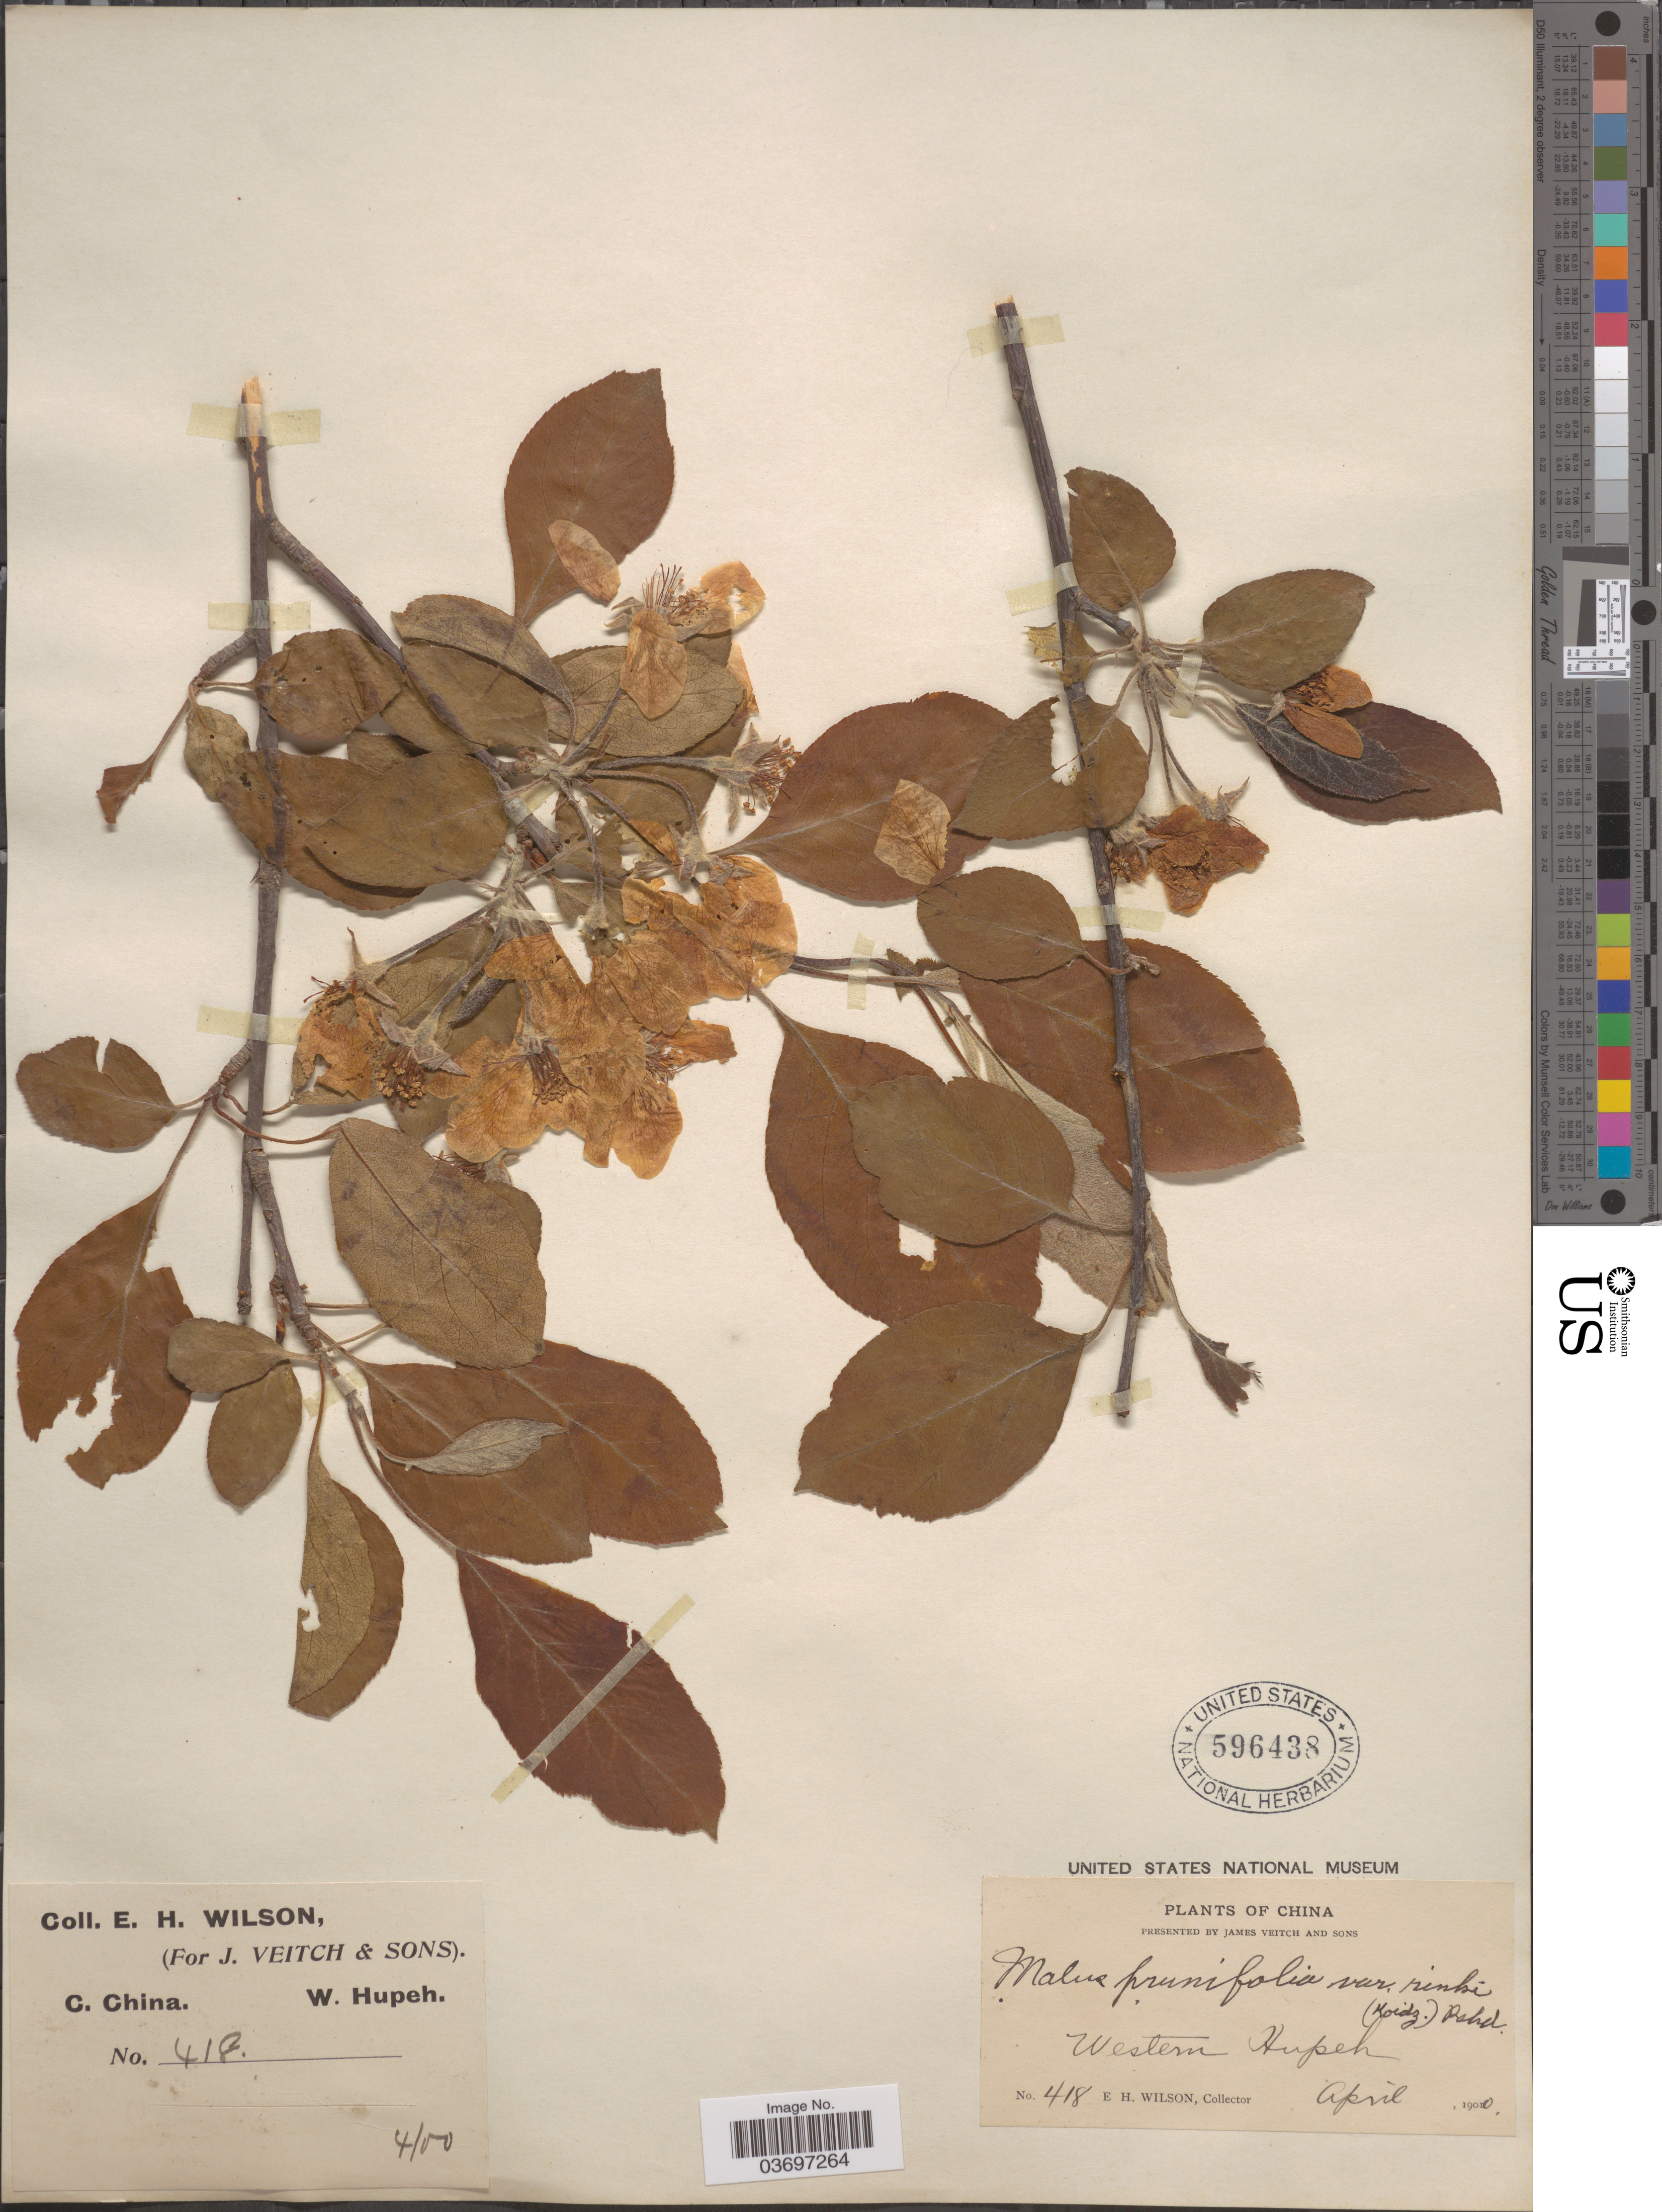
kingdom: Plantae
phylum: Tracheophyta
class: Magnoliopsida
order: Rosales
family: Rosaceae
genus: Malus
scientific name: Malus prunifolia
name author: (Willd.) Borkh.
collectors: E. Wilson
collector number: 418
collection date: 1900-04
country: China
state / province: Hubei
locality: Western Hupeh. C. China.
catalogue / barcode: US 596438